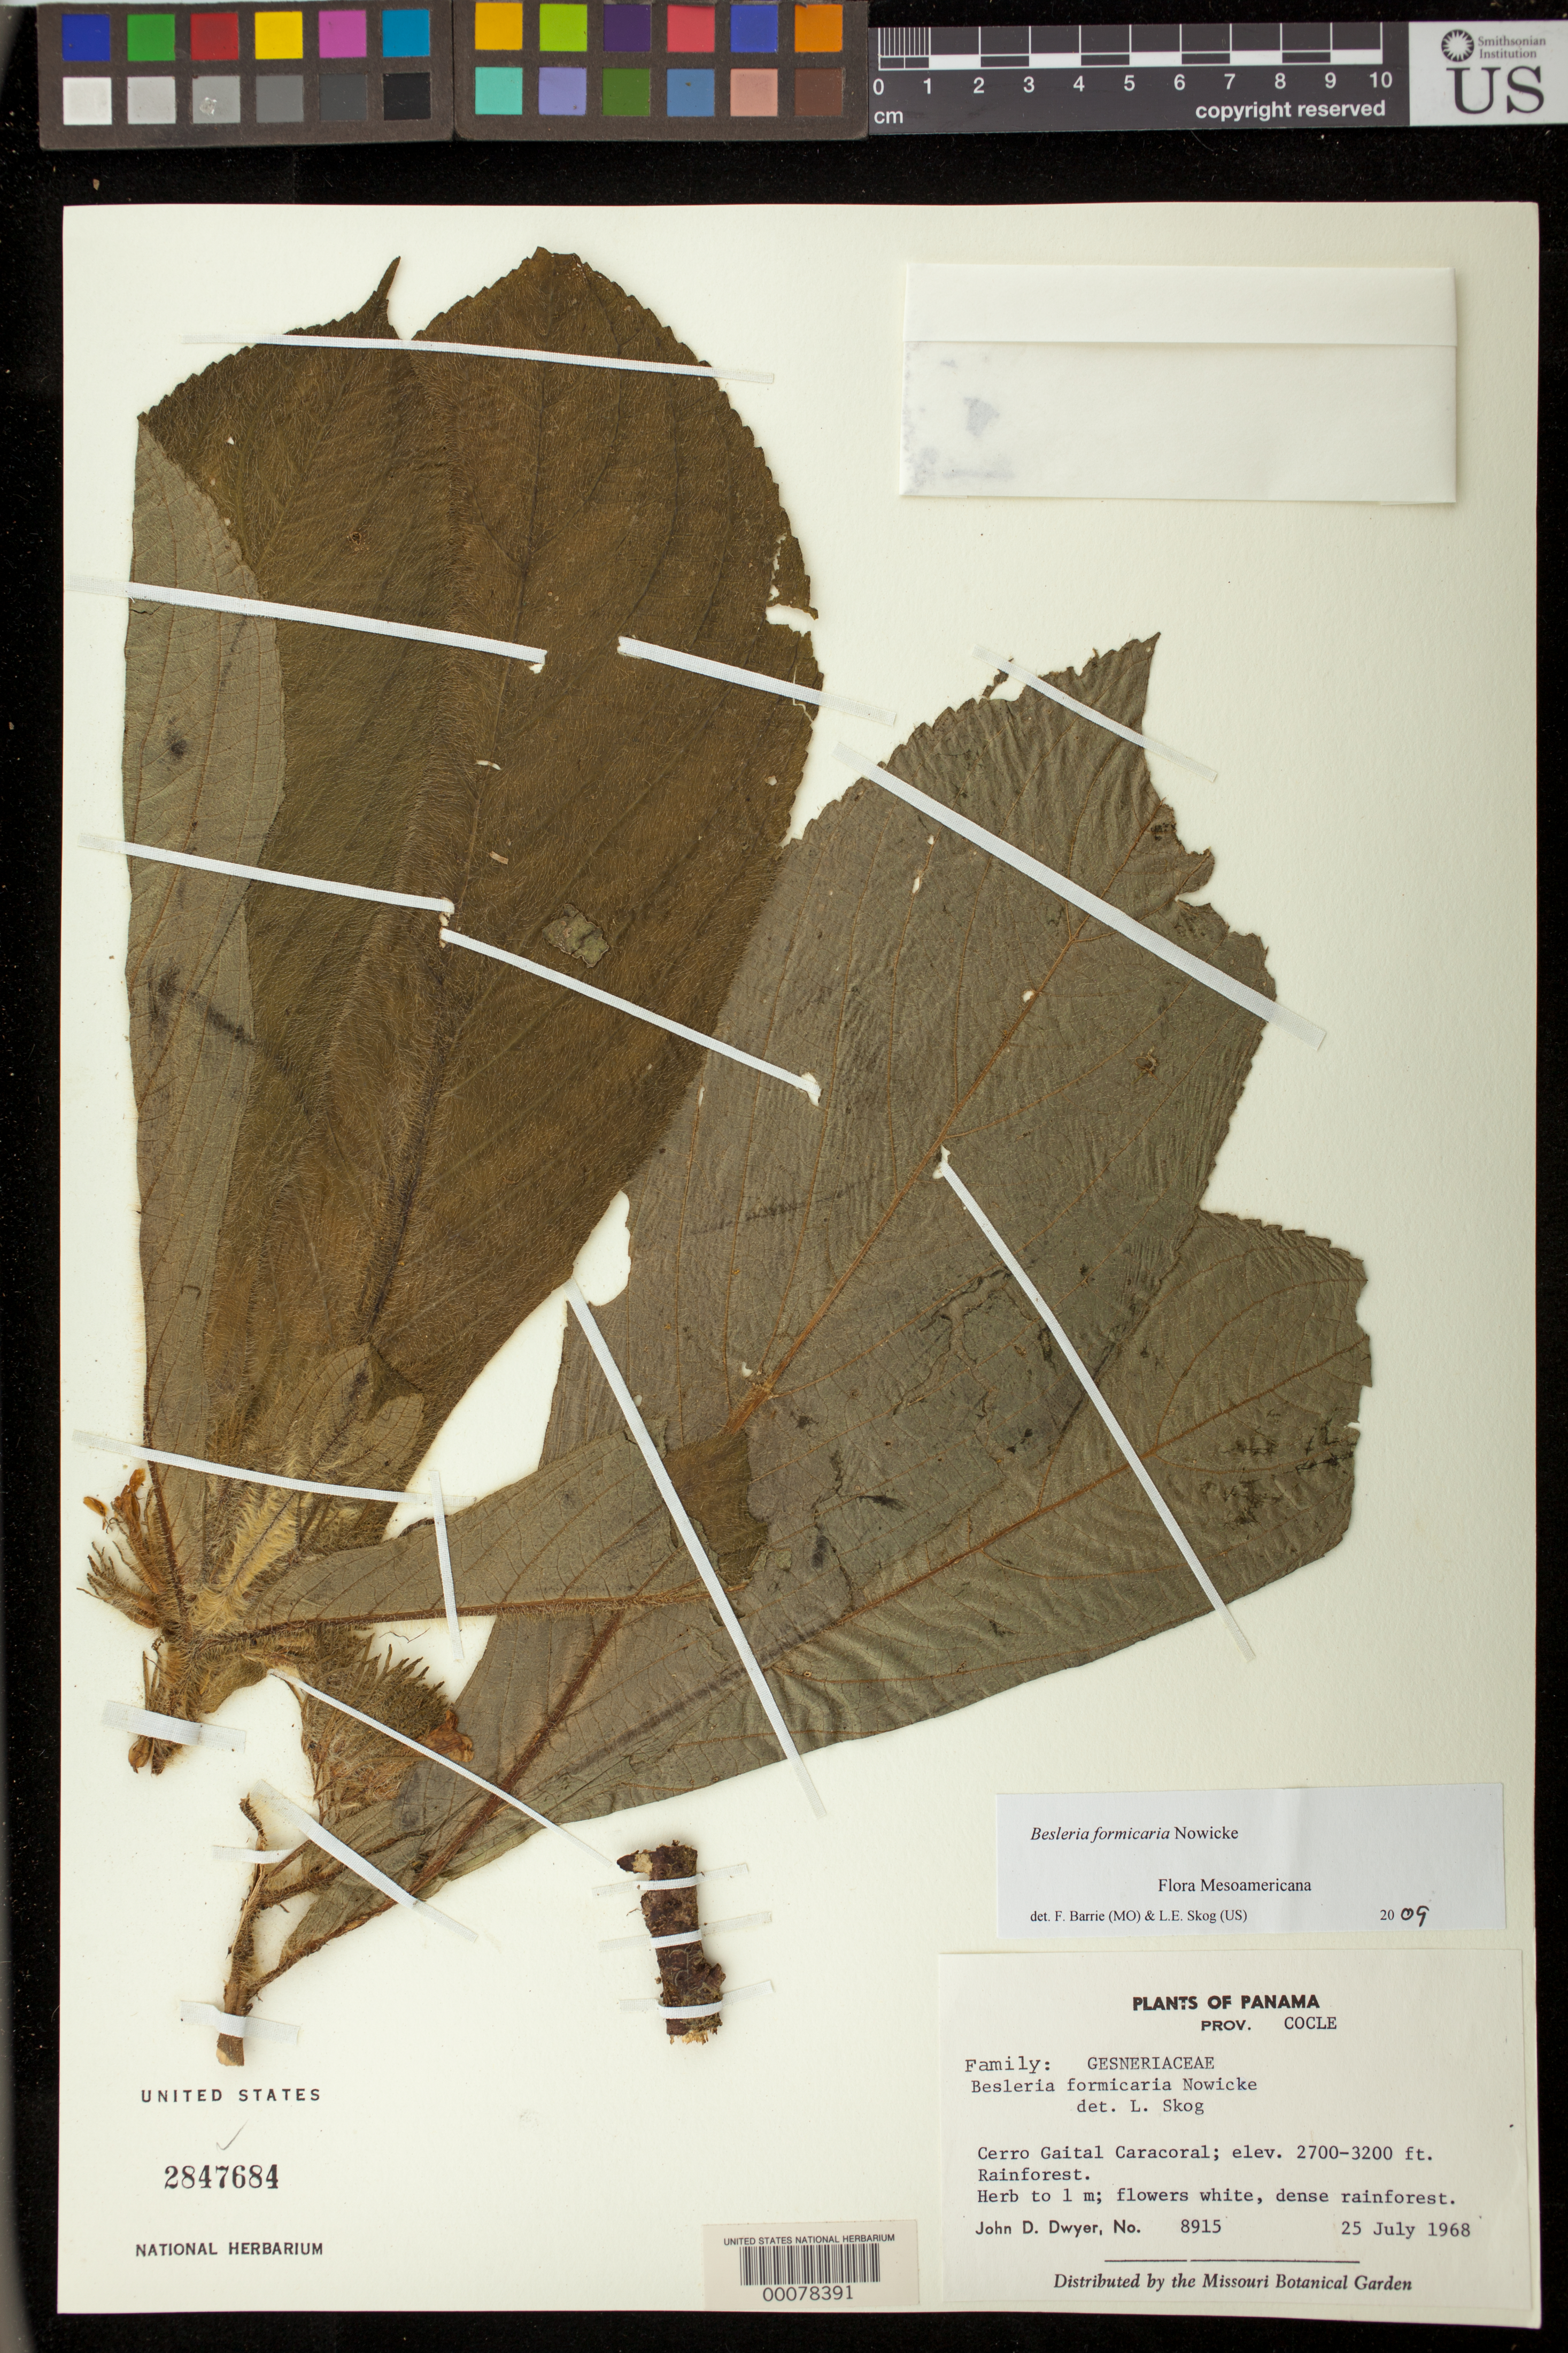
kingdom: Plantae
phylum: Tracheophyta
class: Magnoliopsida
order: Lamiales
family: Gesneriaceae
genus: Besleria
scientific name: Besleria formicaria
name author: Nowicke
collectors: J. D. Dwyer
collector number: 8915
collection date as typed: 25 Jul 1968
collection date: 1968-07-25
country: Panama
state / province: Coclé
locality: Cerro Gaital Caracoral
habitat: Dense rainforest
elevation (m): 823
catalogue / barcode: US 2847684